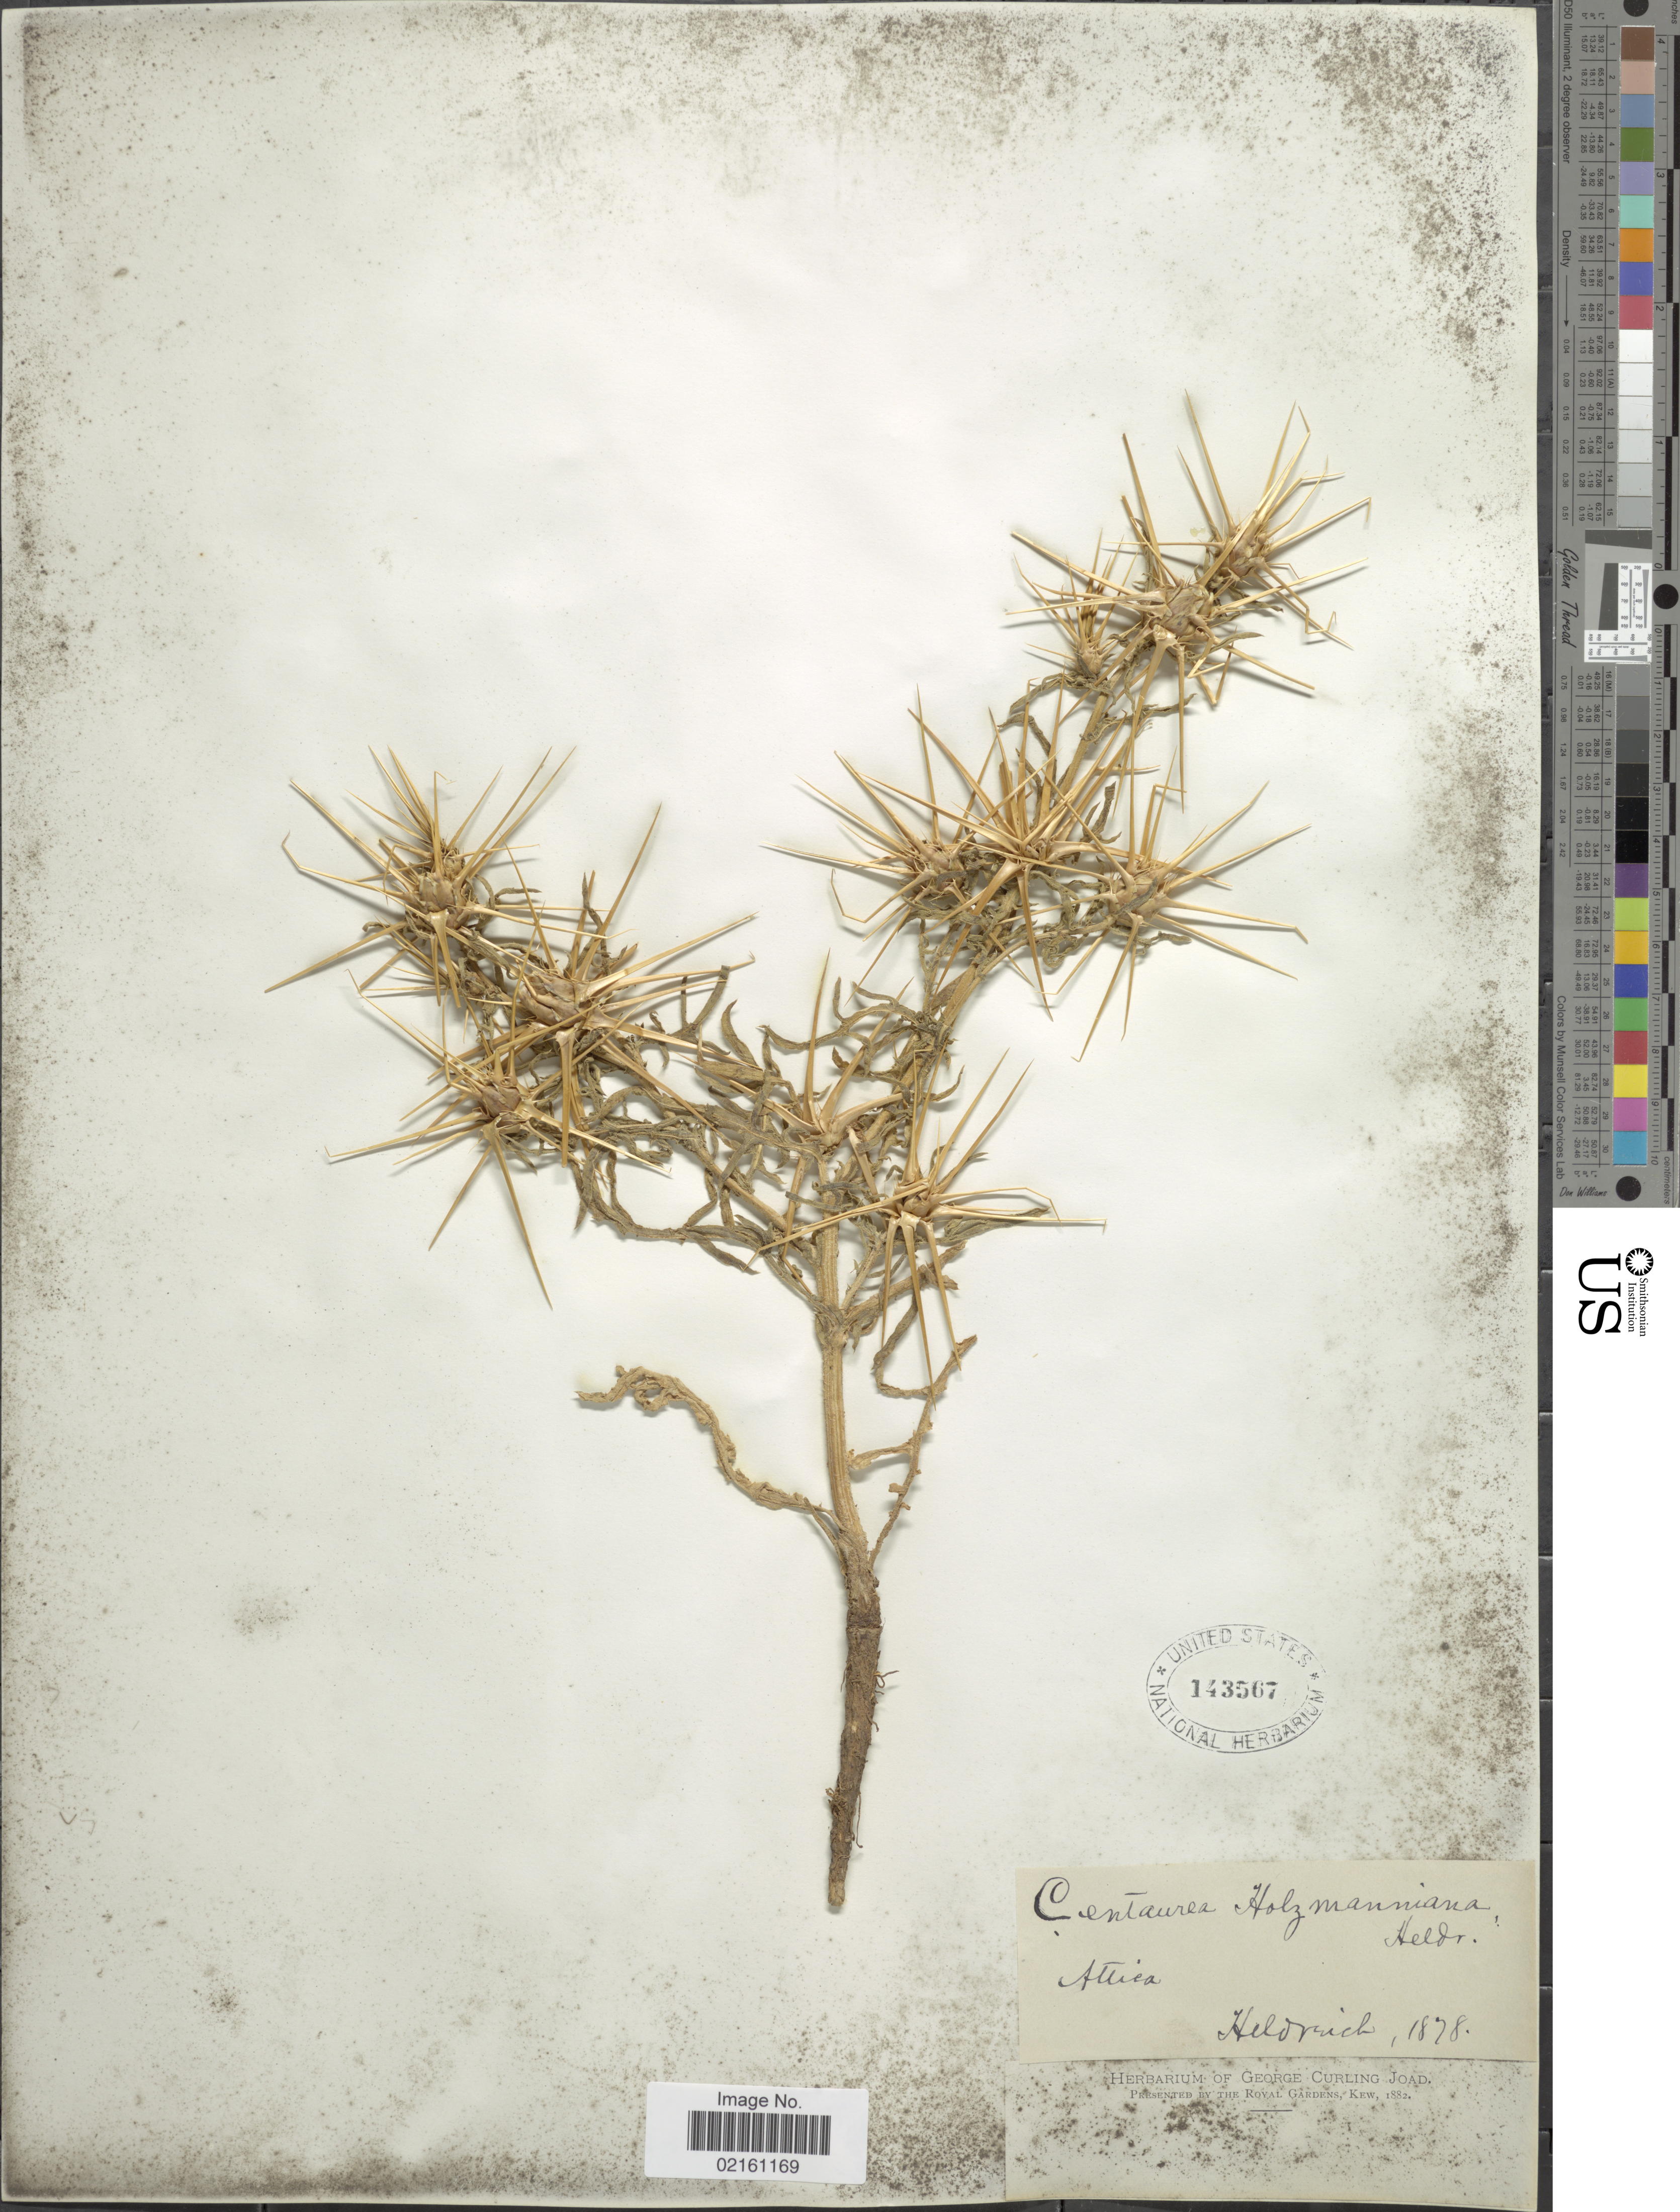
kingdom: Plantae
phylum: Tracheophyta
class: Magnoliopsida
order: Asterales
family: Asteraceae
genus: Centaurea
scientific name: Centaurea holzmanniana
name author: Heldr.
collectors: Heldreich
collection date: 1878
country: Greece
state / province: Attica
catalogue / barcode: US 143567